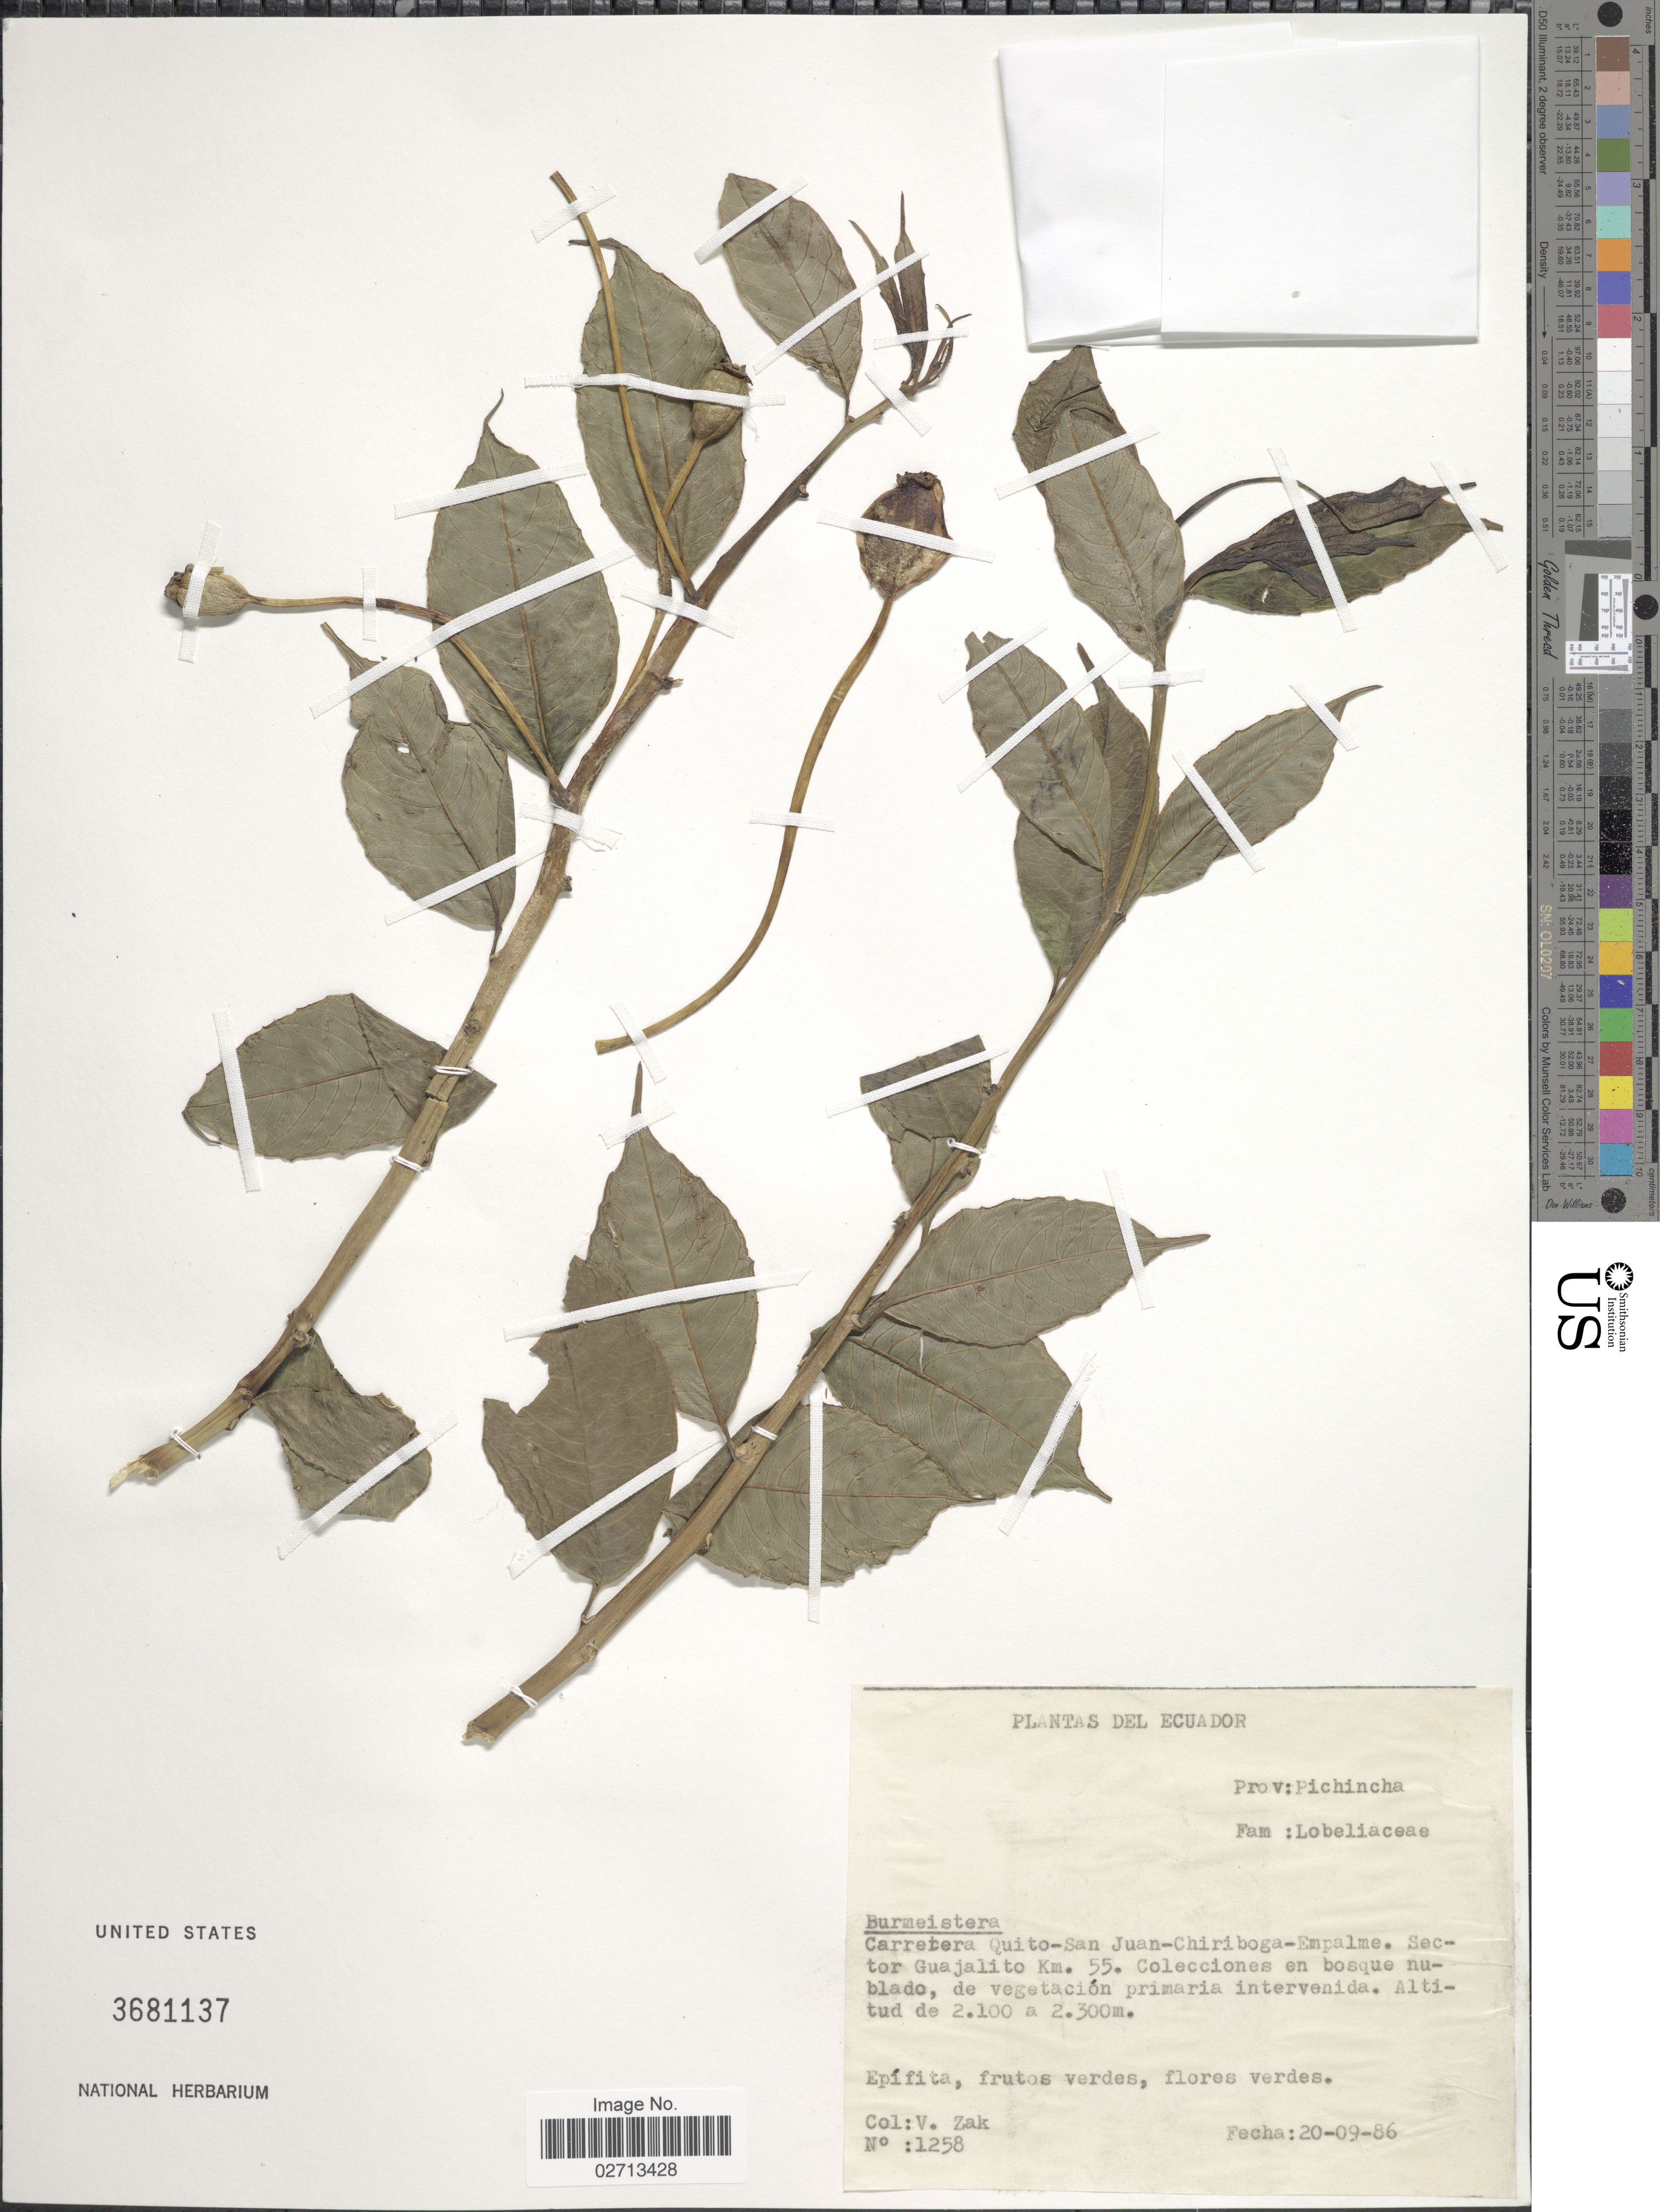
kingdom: Plantae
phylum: Tracheophyta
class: Magnoliopsida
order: Asterales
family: Campanulaceae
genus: Burmeistera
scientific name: Burmeistera sp.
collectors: V. Zak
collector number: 1258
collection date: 1986-09-20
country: Ecuador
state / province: Pichincha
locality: Carretera Quito - San Juan-Chiriboga-Empalme. Sector Guajalito Km. 55.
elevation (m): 2100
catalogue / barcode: US 3681137